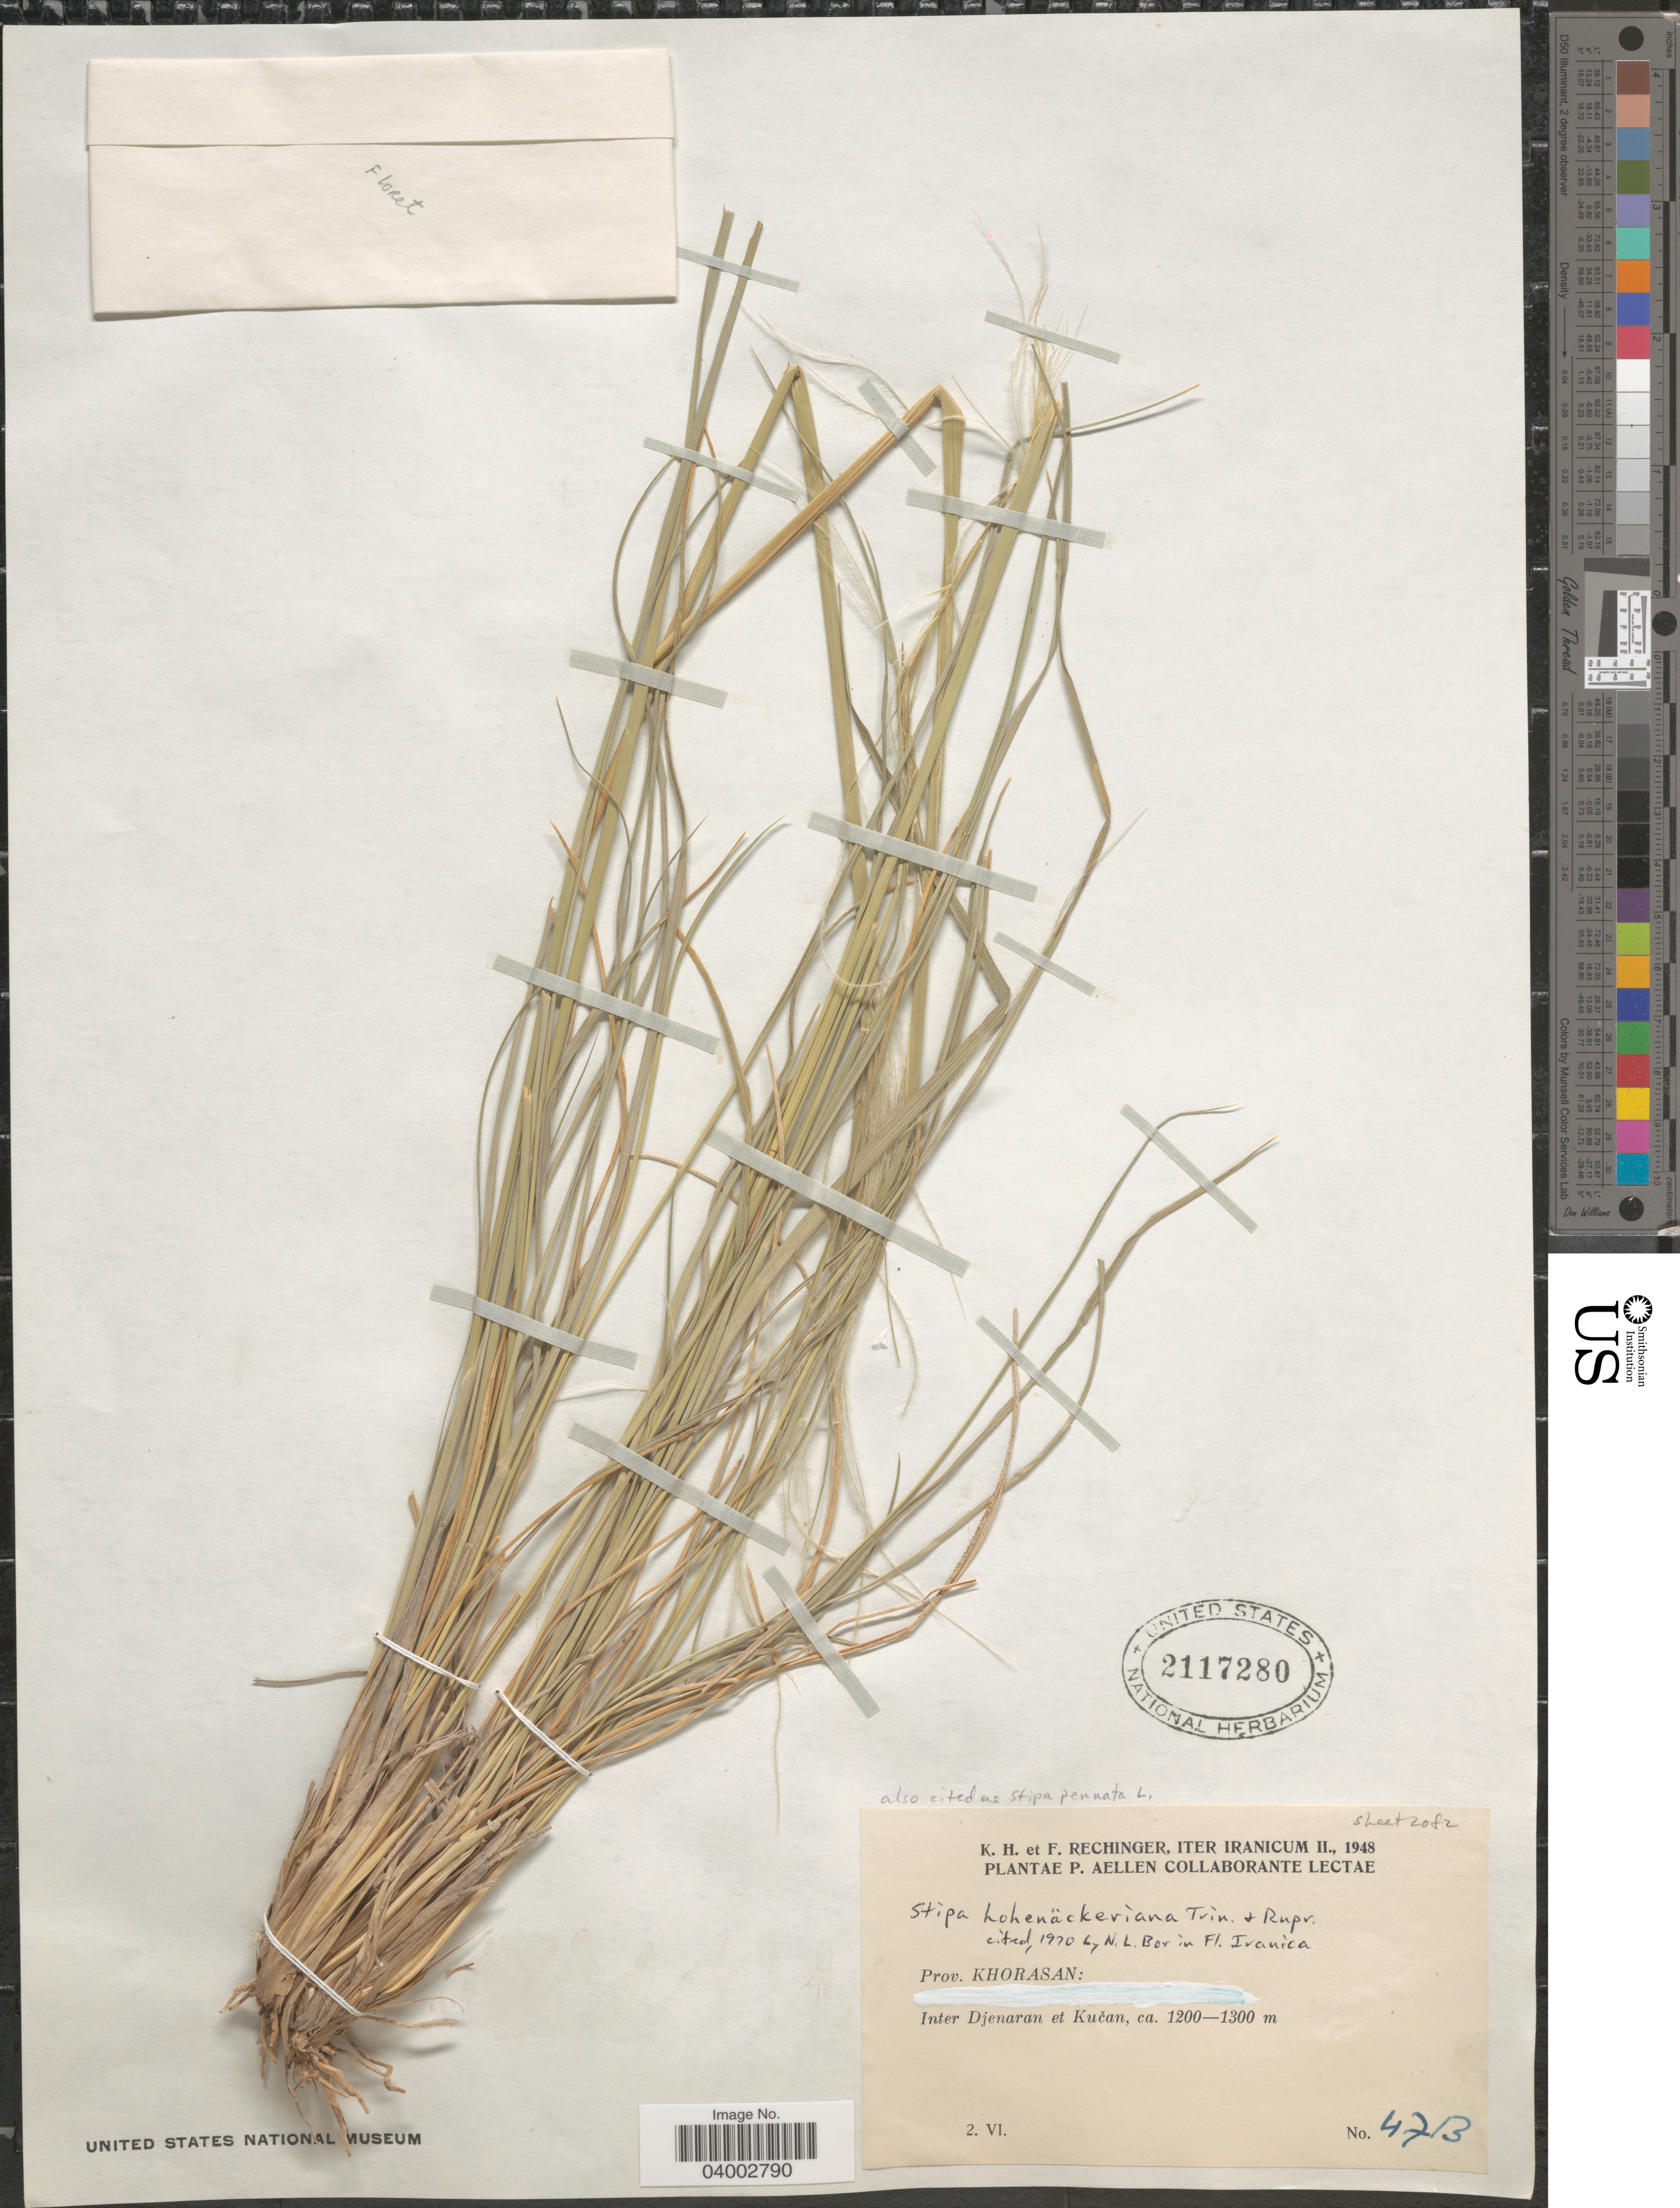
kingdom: Plantae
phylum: Tracheophyta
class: Liliopsida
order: Poales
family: Poaceae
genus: Stipa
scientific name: Stipa hohenackeriana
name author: Trin. & Rupr.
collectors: K. H. Rechinger & F. Rechinger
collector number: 4713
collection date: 1948-06-02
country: Iran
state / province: Khorasan [obsolete]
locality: Inter Djenaran et Kučan.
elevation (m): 1200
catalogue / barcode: US 2117280